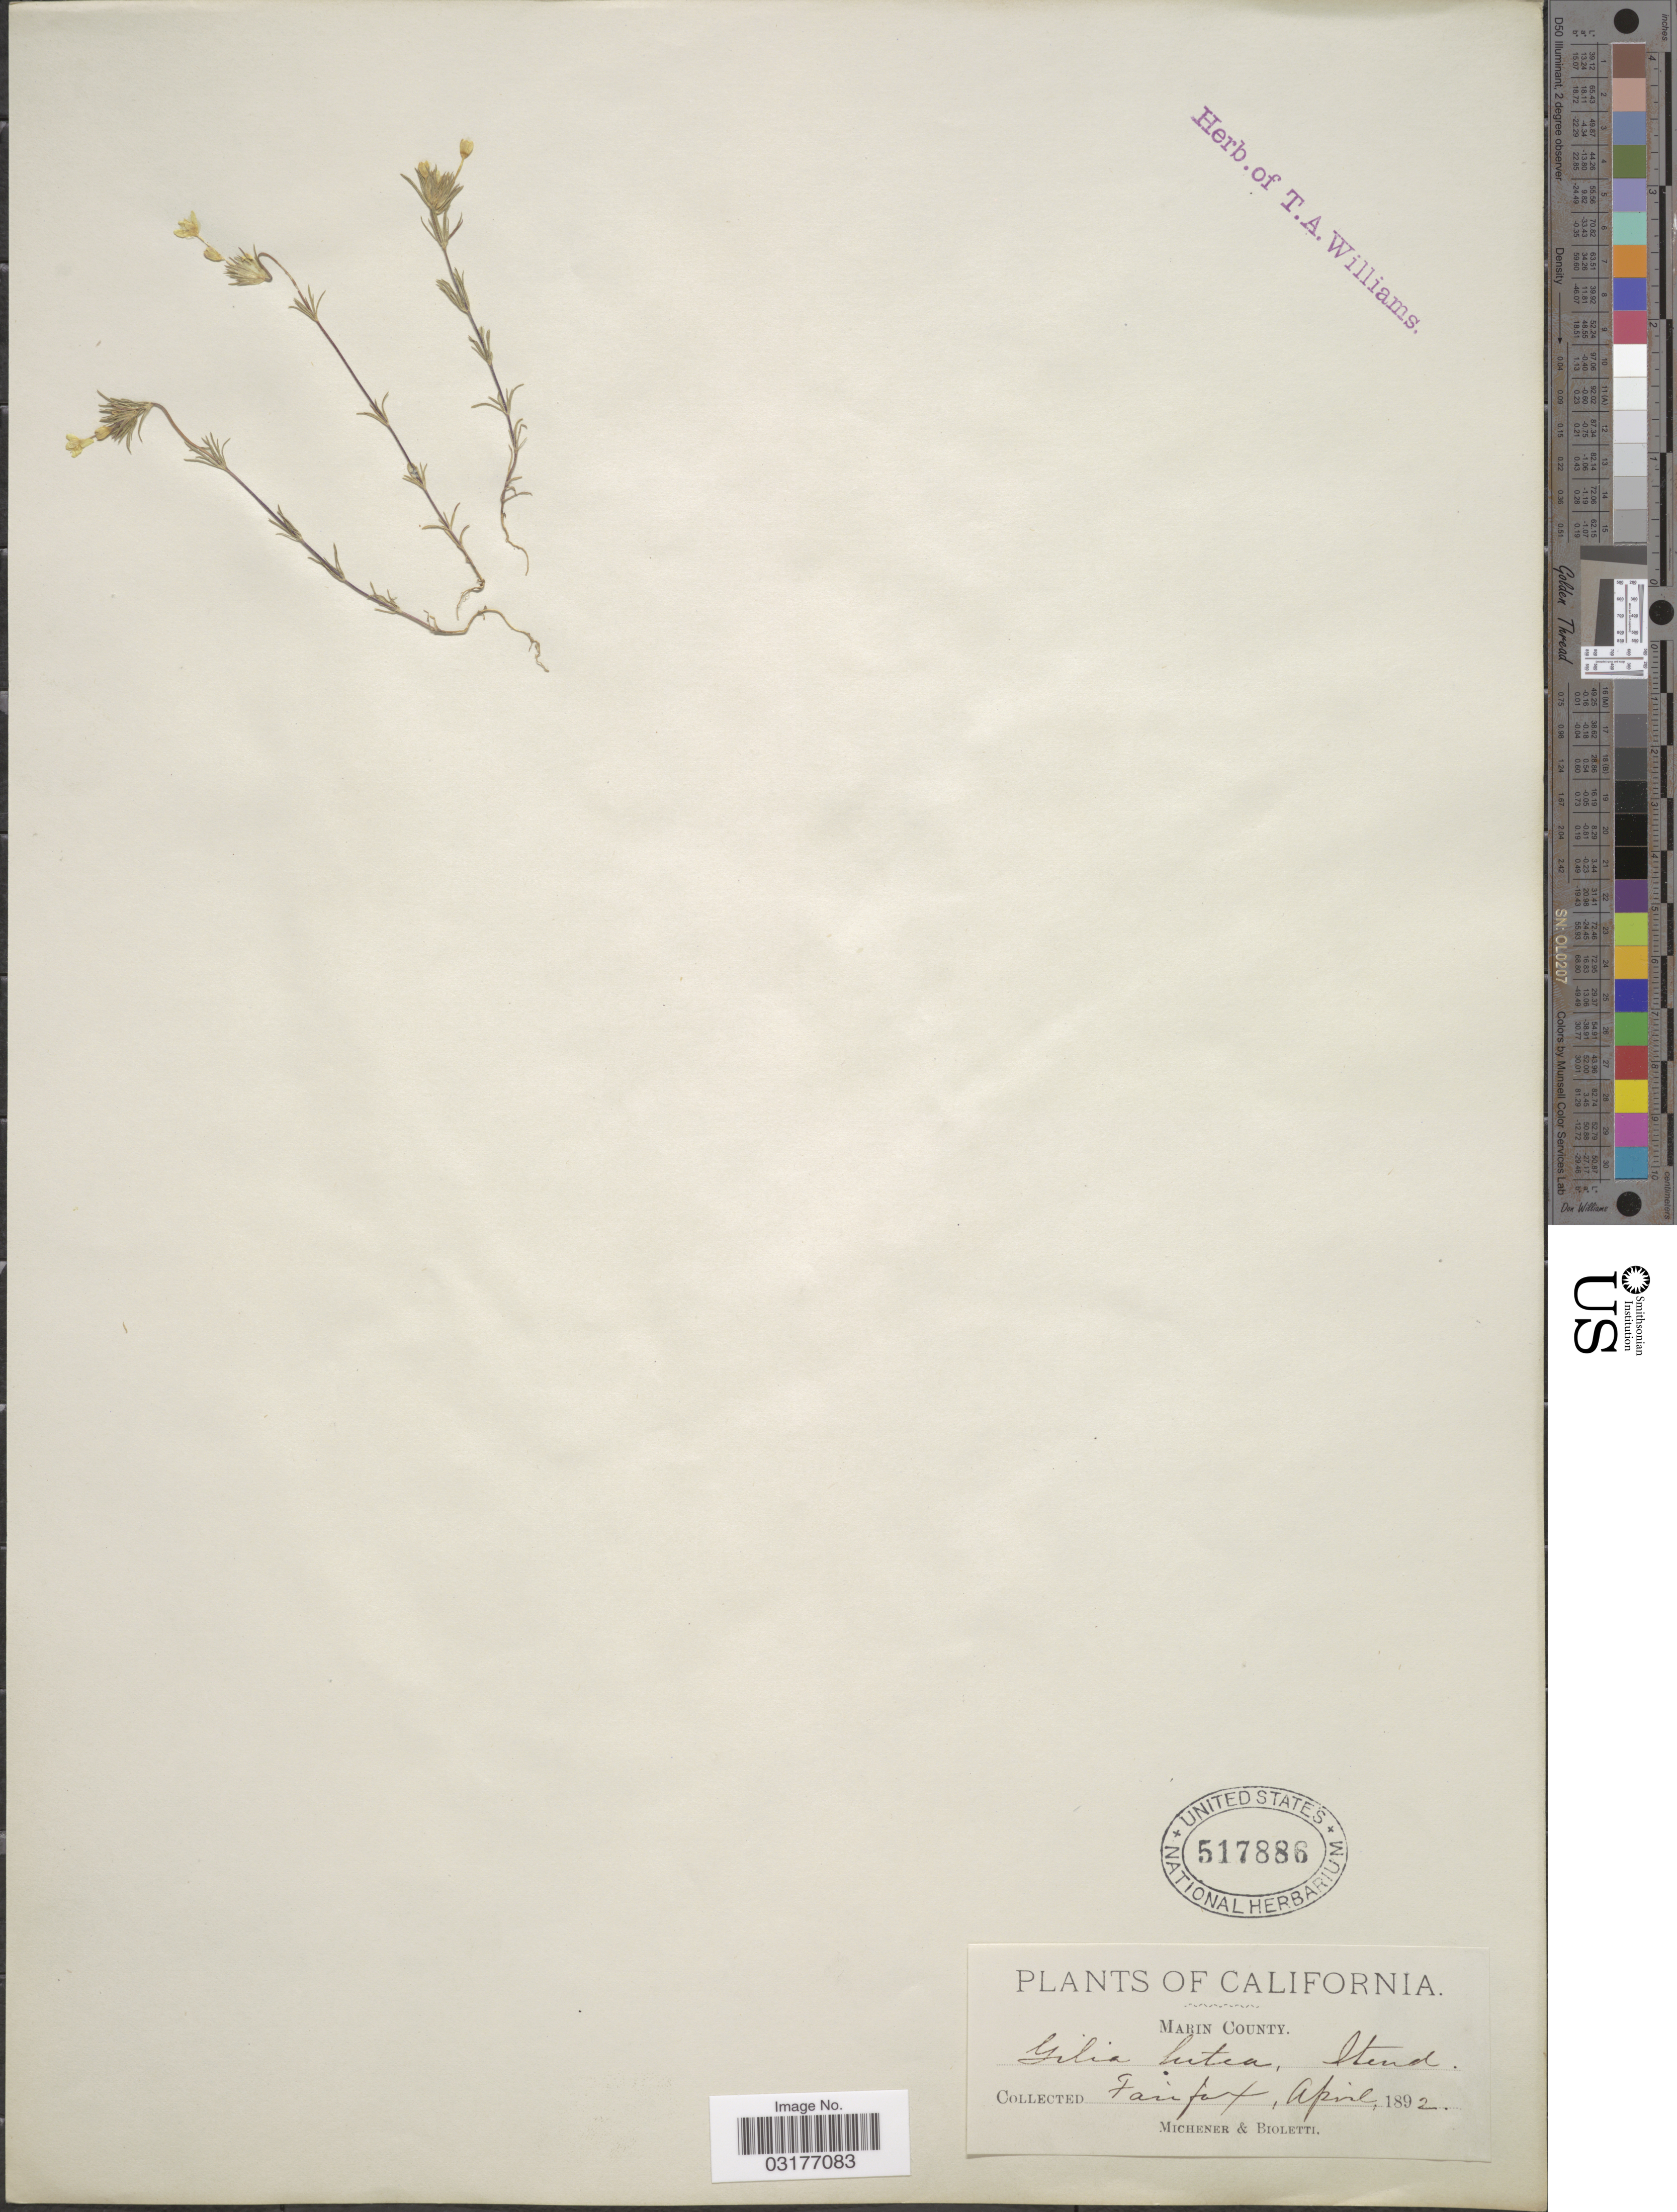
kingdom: Plantae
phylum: Tracheophyta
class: Magnoliopsida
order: Ericales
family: Polemoniaceae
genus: Linanthus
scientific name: Linanthus acicularis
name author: Greene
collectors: -. Michener & -- Bioletti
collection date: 1892-04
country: United States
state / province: California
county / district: Marin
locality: Marin County. Fairfax.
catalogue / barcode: US 517886